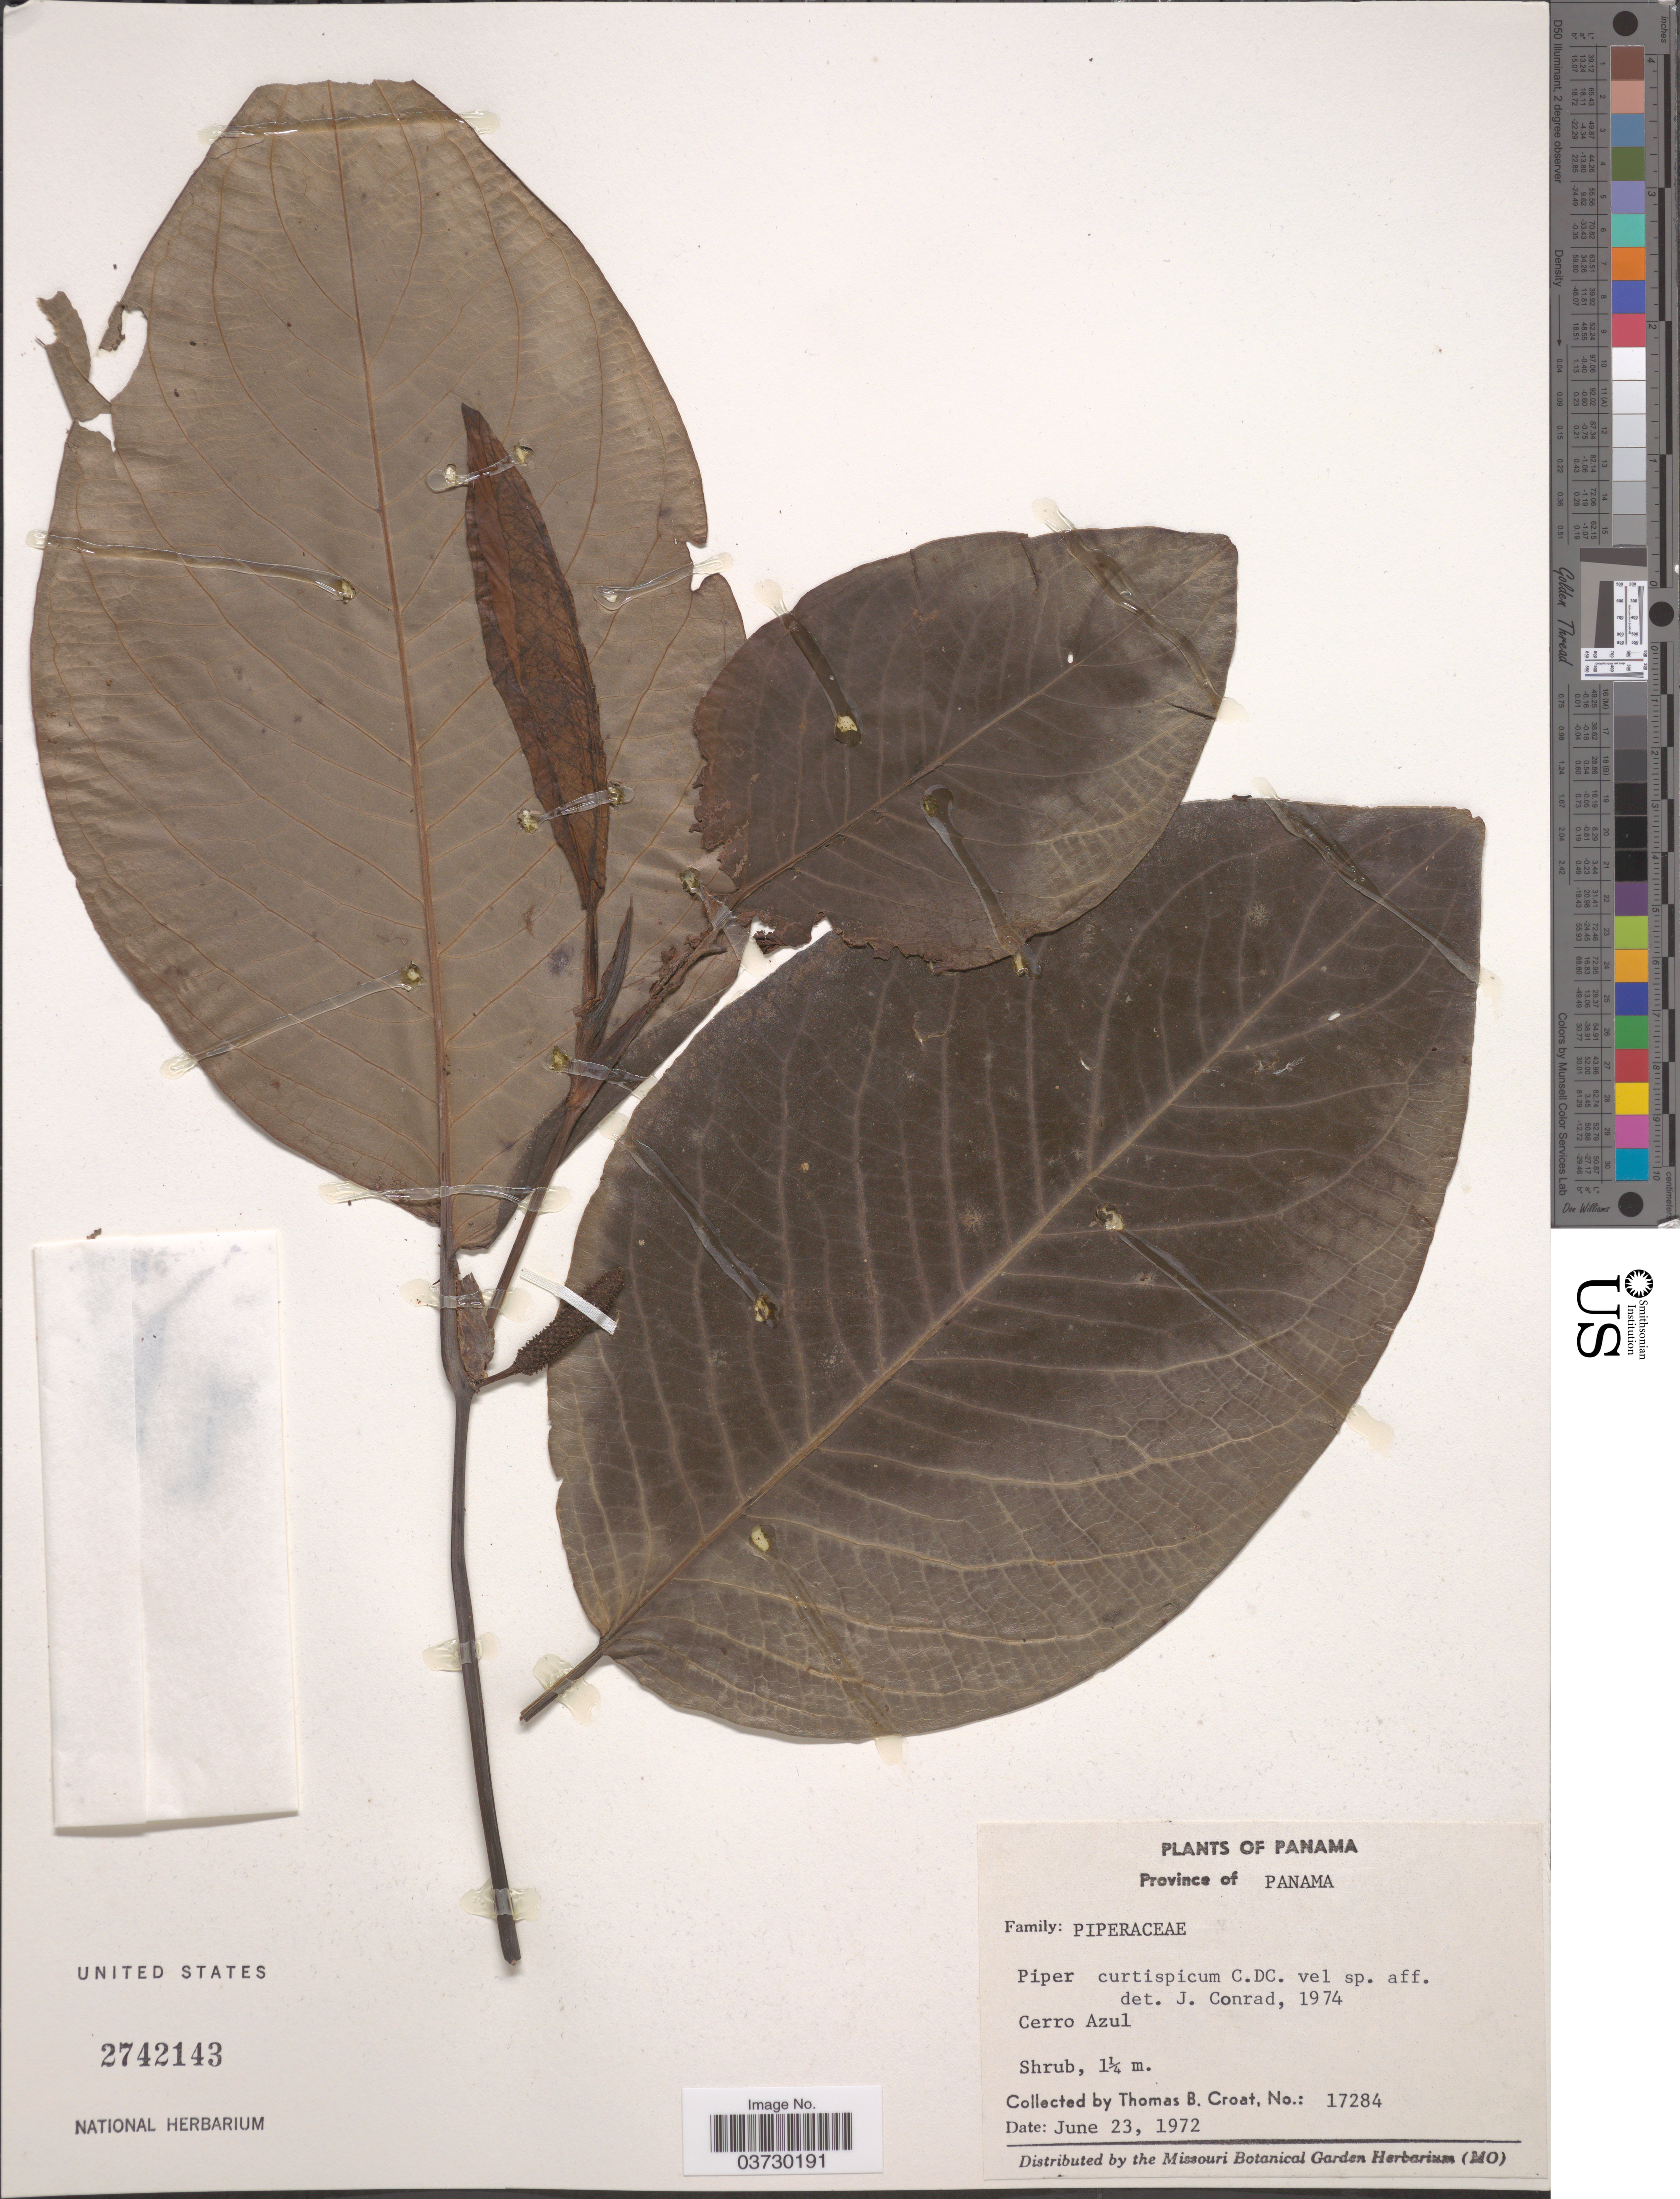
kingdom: Plantae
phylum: Tracheophyta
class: Magnoliopsida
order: Piperales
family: Piperaceae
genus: Piper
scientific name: Piper curtispicum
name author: C. DC. in Pittier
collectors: T. B. Croat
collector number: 17284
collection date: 1972-06-23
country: Panama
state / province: Panamá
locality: Cerro Azul.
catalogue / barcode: US 2742143